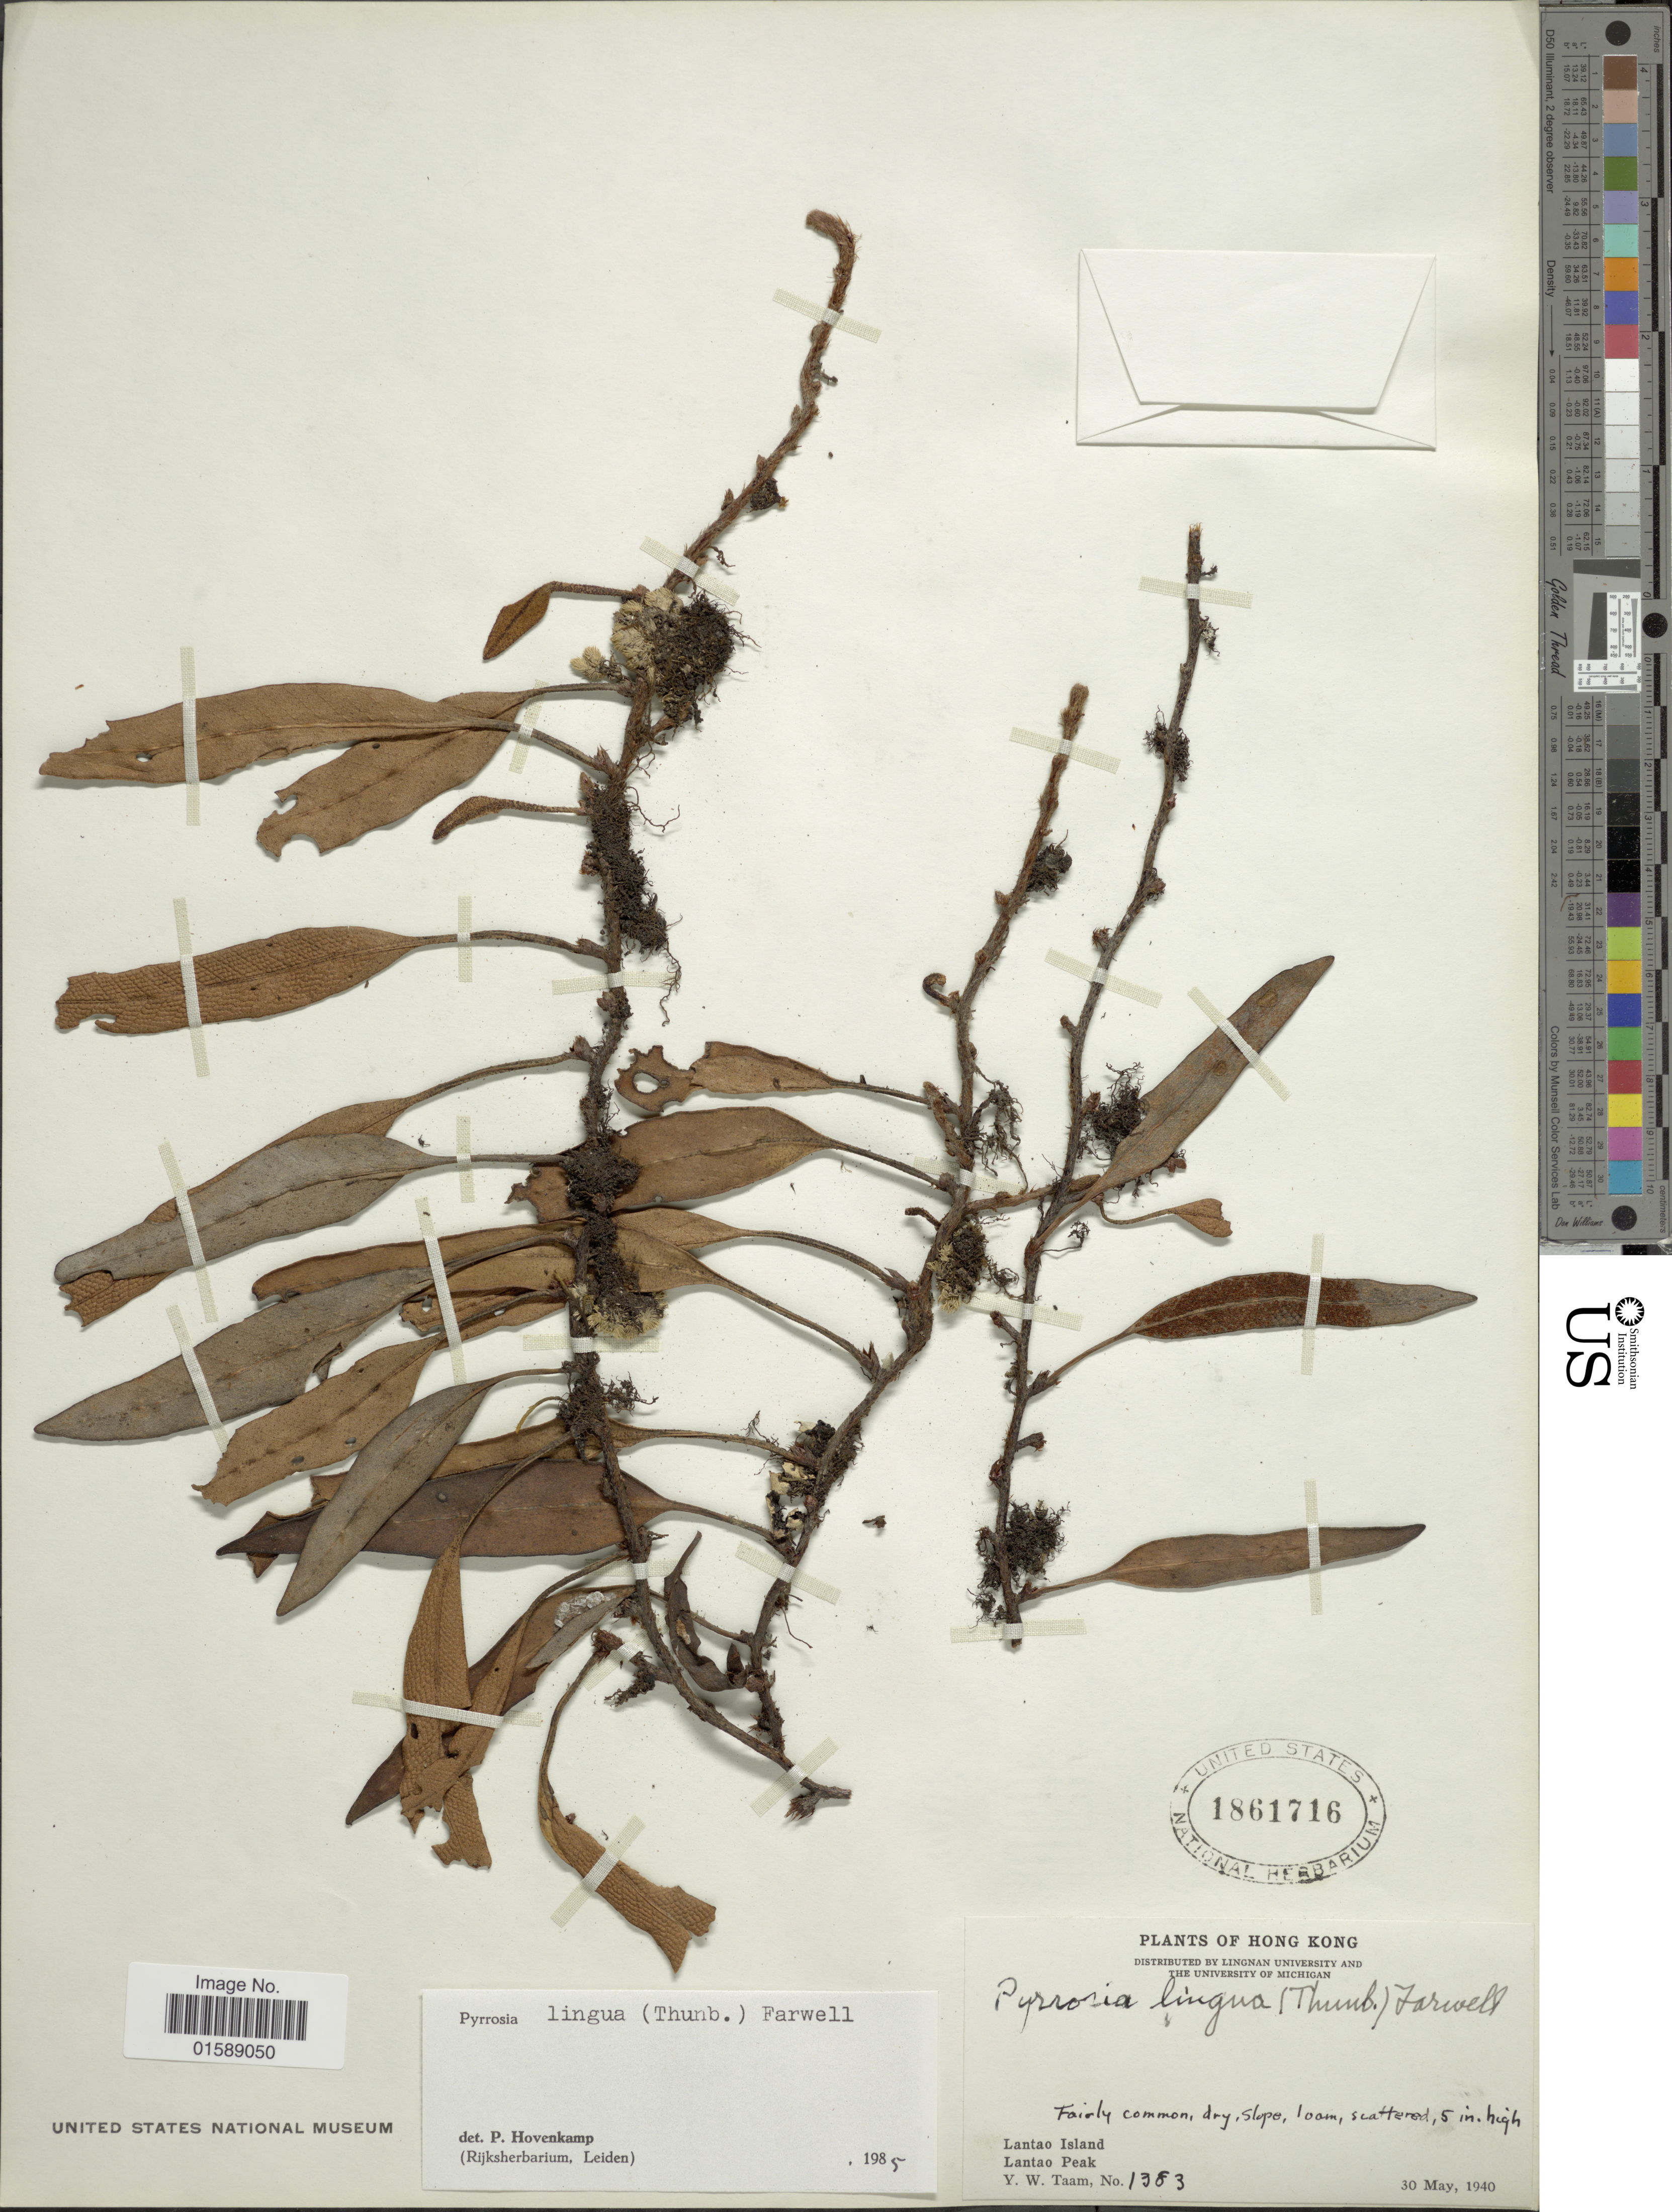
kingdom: Plantae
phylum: Tracheophyta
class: Polypodiopsida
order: Polypodiales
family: Polypodiaceae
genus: Pyrrosia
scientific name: Pyrrosia lingua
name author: (Thurb.) Farw.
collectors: Y. W. Taam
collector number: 1383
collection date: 1940-05-30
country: China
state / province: Hong Kong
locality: Lantao Island. Lantao Peak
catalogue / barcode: US 1861716